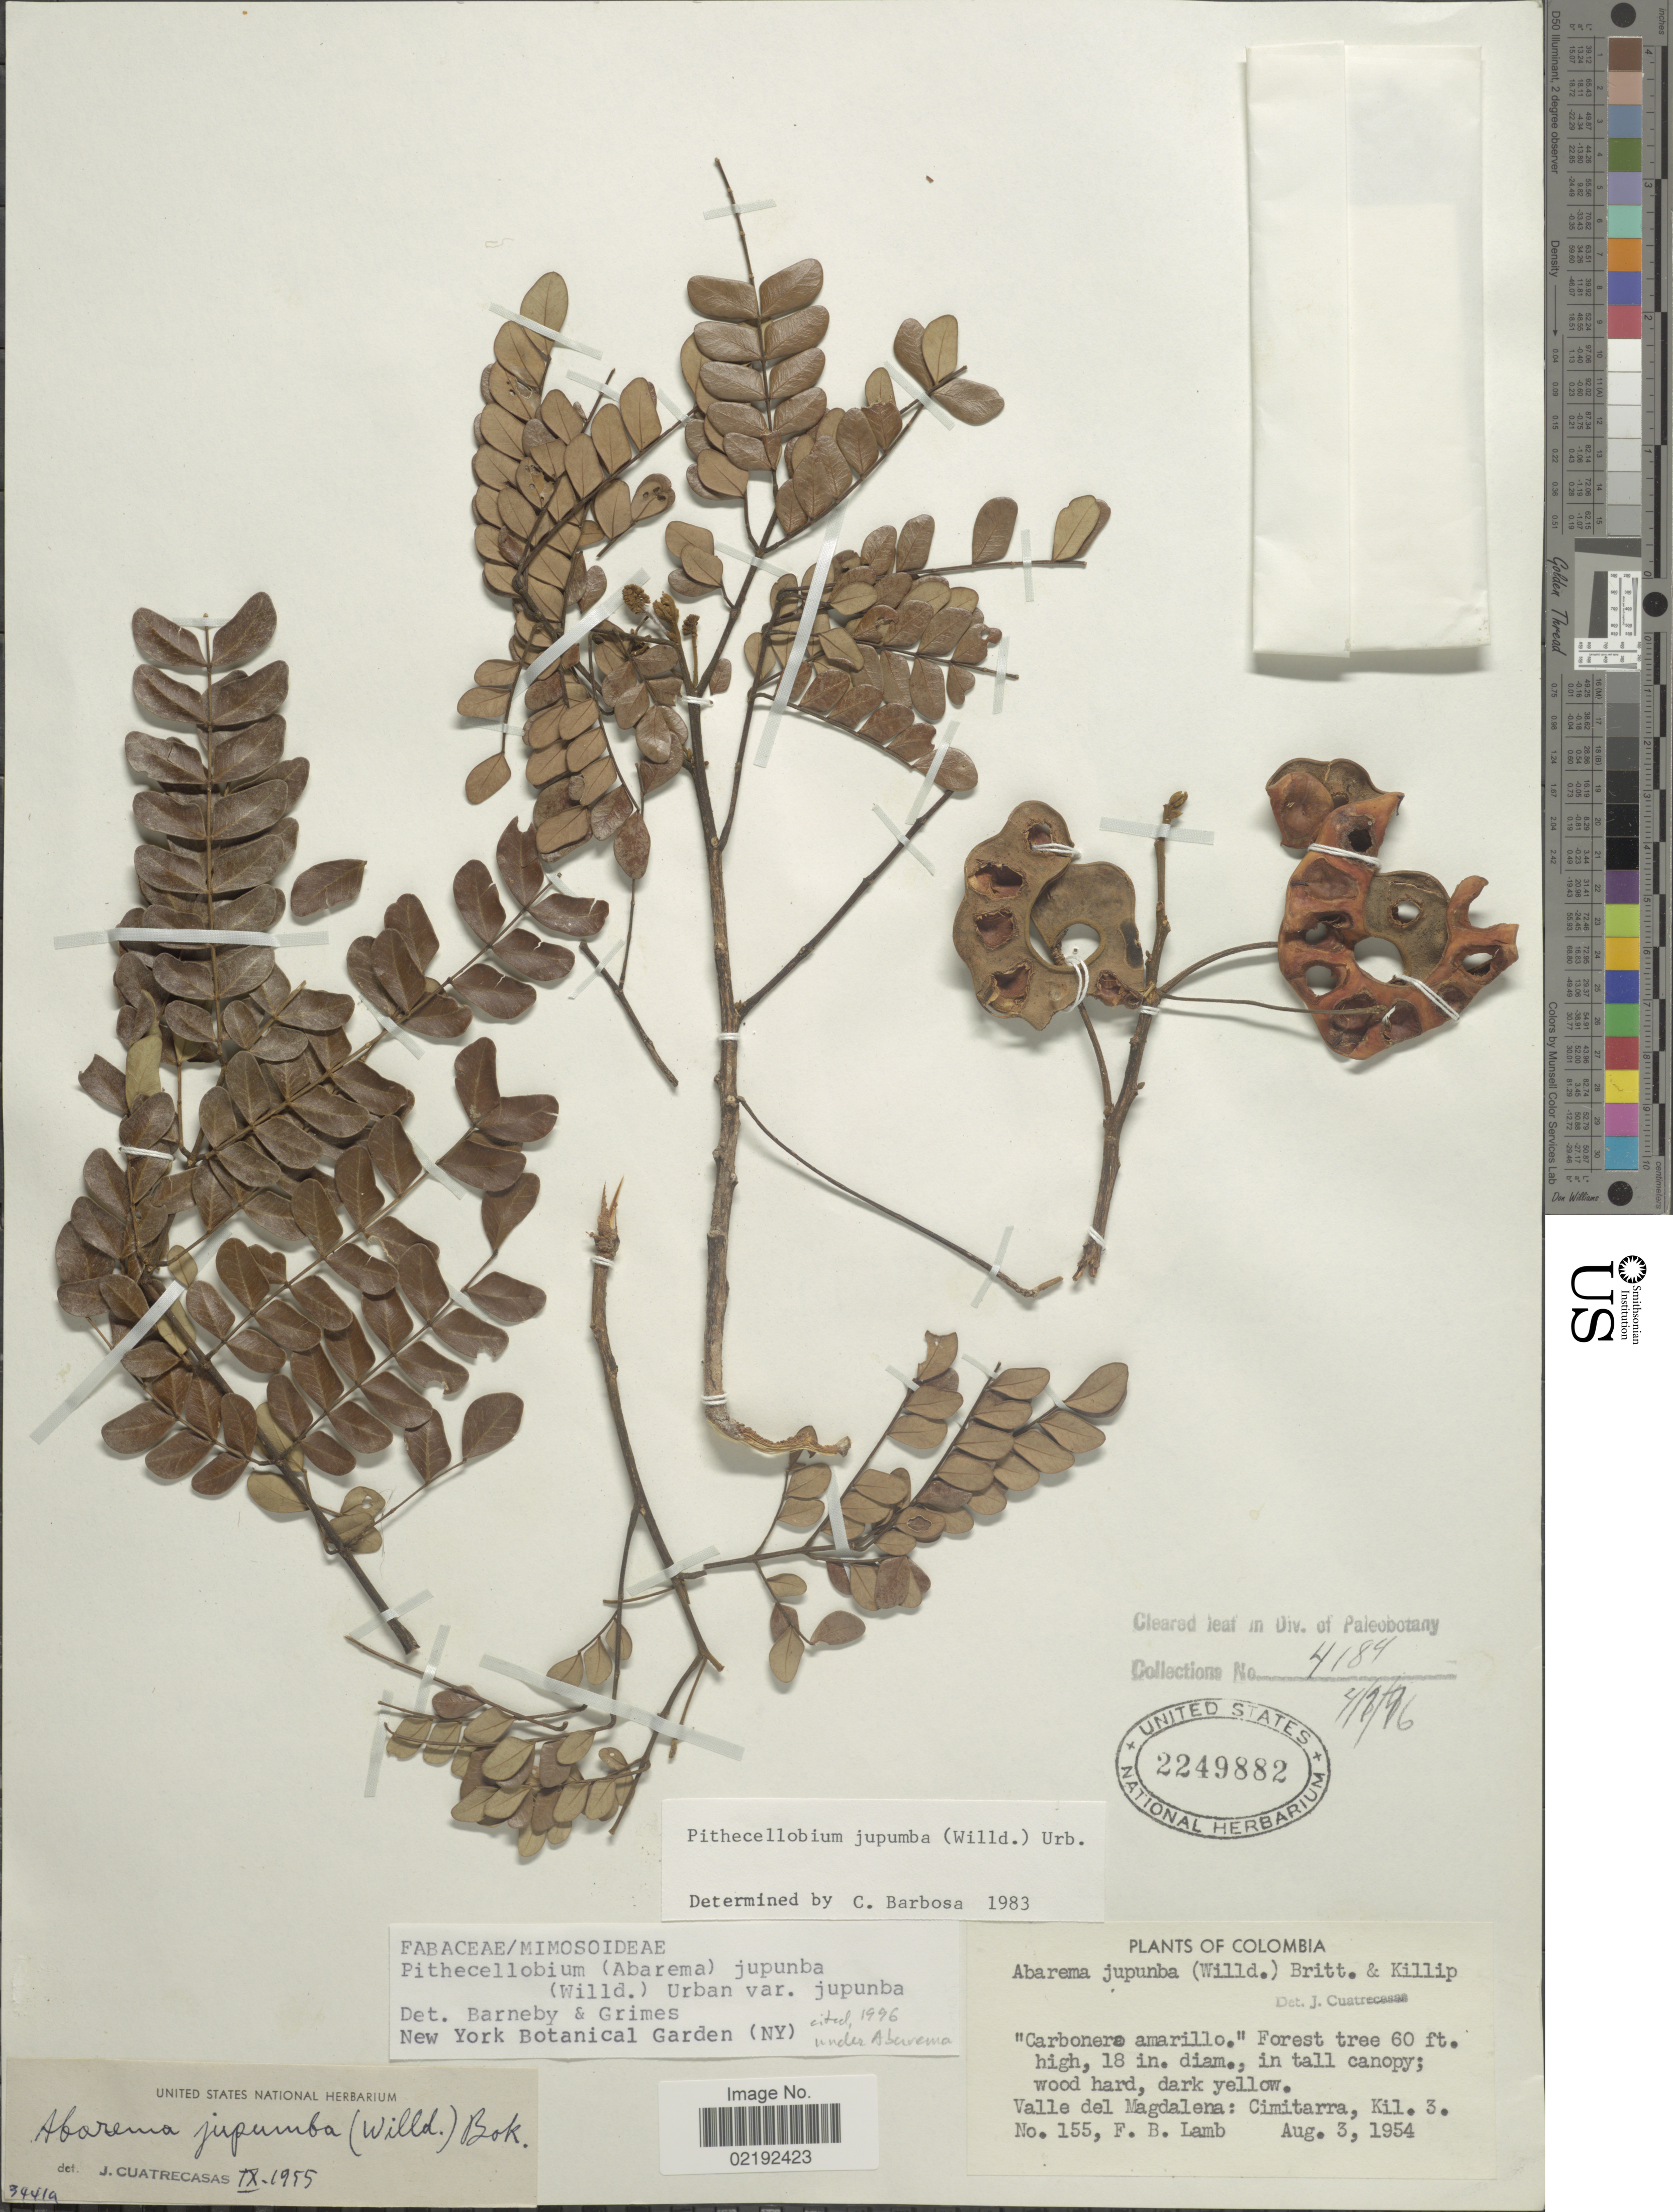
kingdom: Plantae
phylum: Tracheophyta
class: Magnoliopsida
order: Fabales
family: Fabaceae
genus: Abarema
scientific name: Abarema jupunba var. jupunba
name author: (Willd.) Britton & Killip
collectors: F. B. Lamb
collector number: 155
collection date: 1954-08-03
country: Colombia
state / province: Magdalena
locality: Valle del Magdalena, Cimitarra, Kil. 3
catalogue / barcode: US 2249882